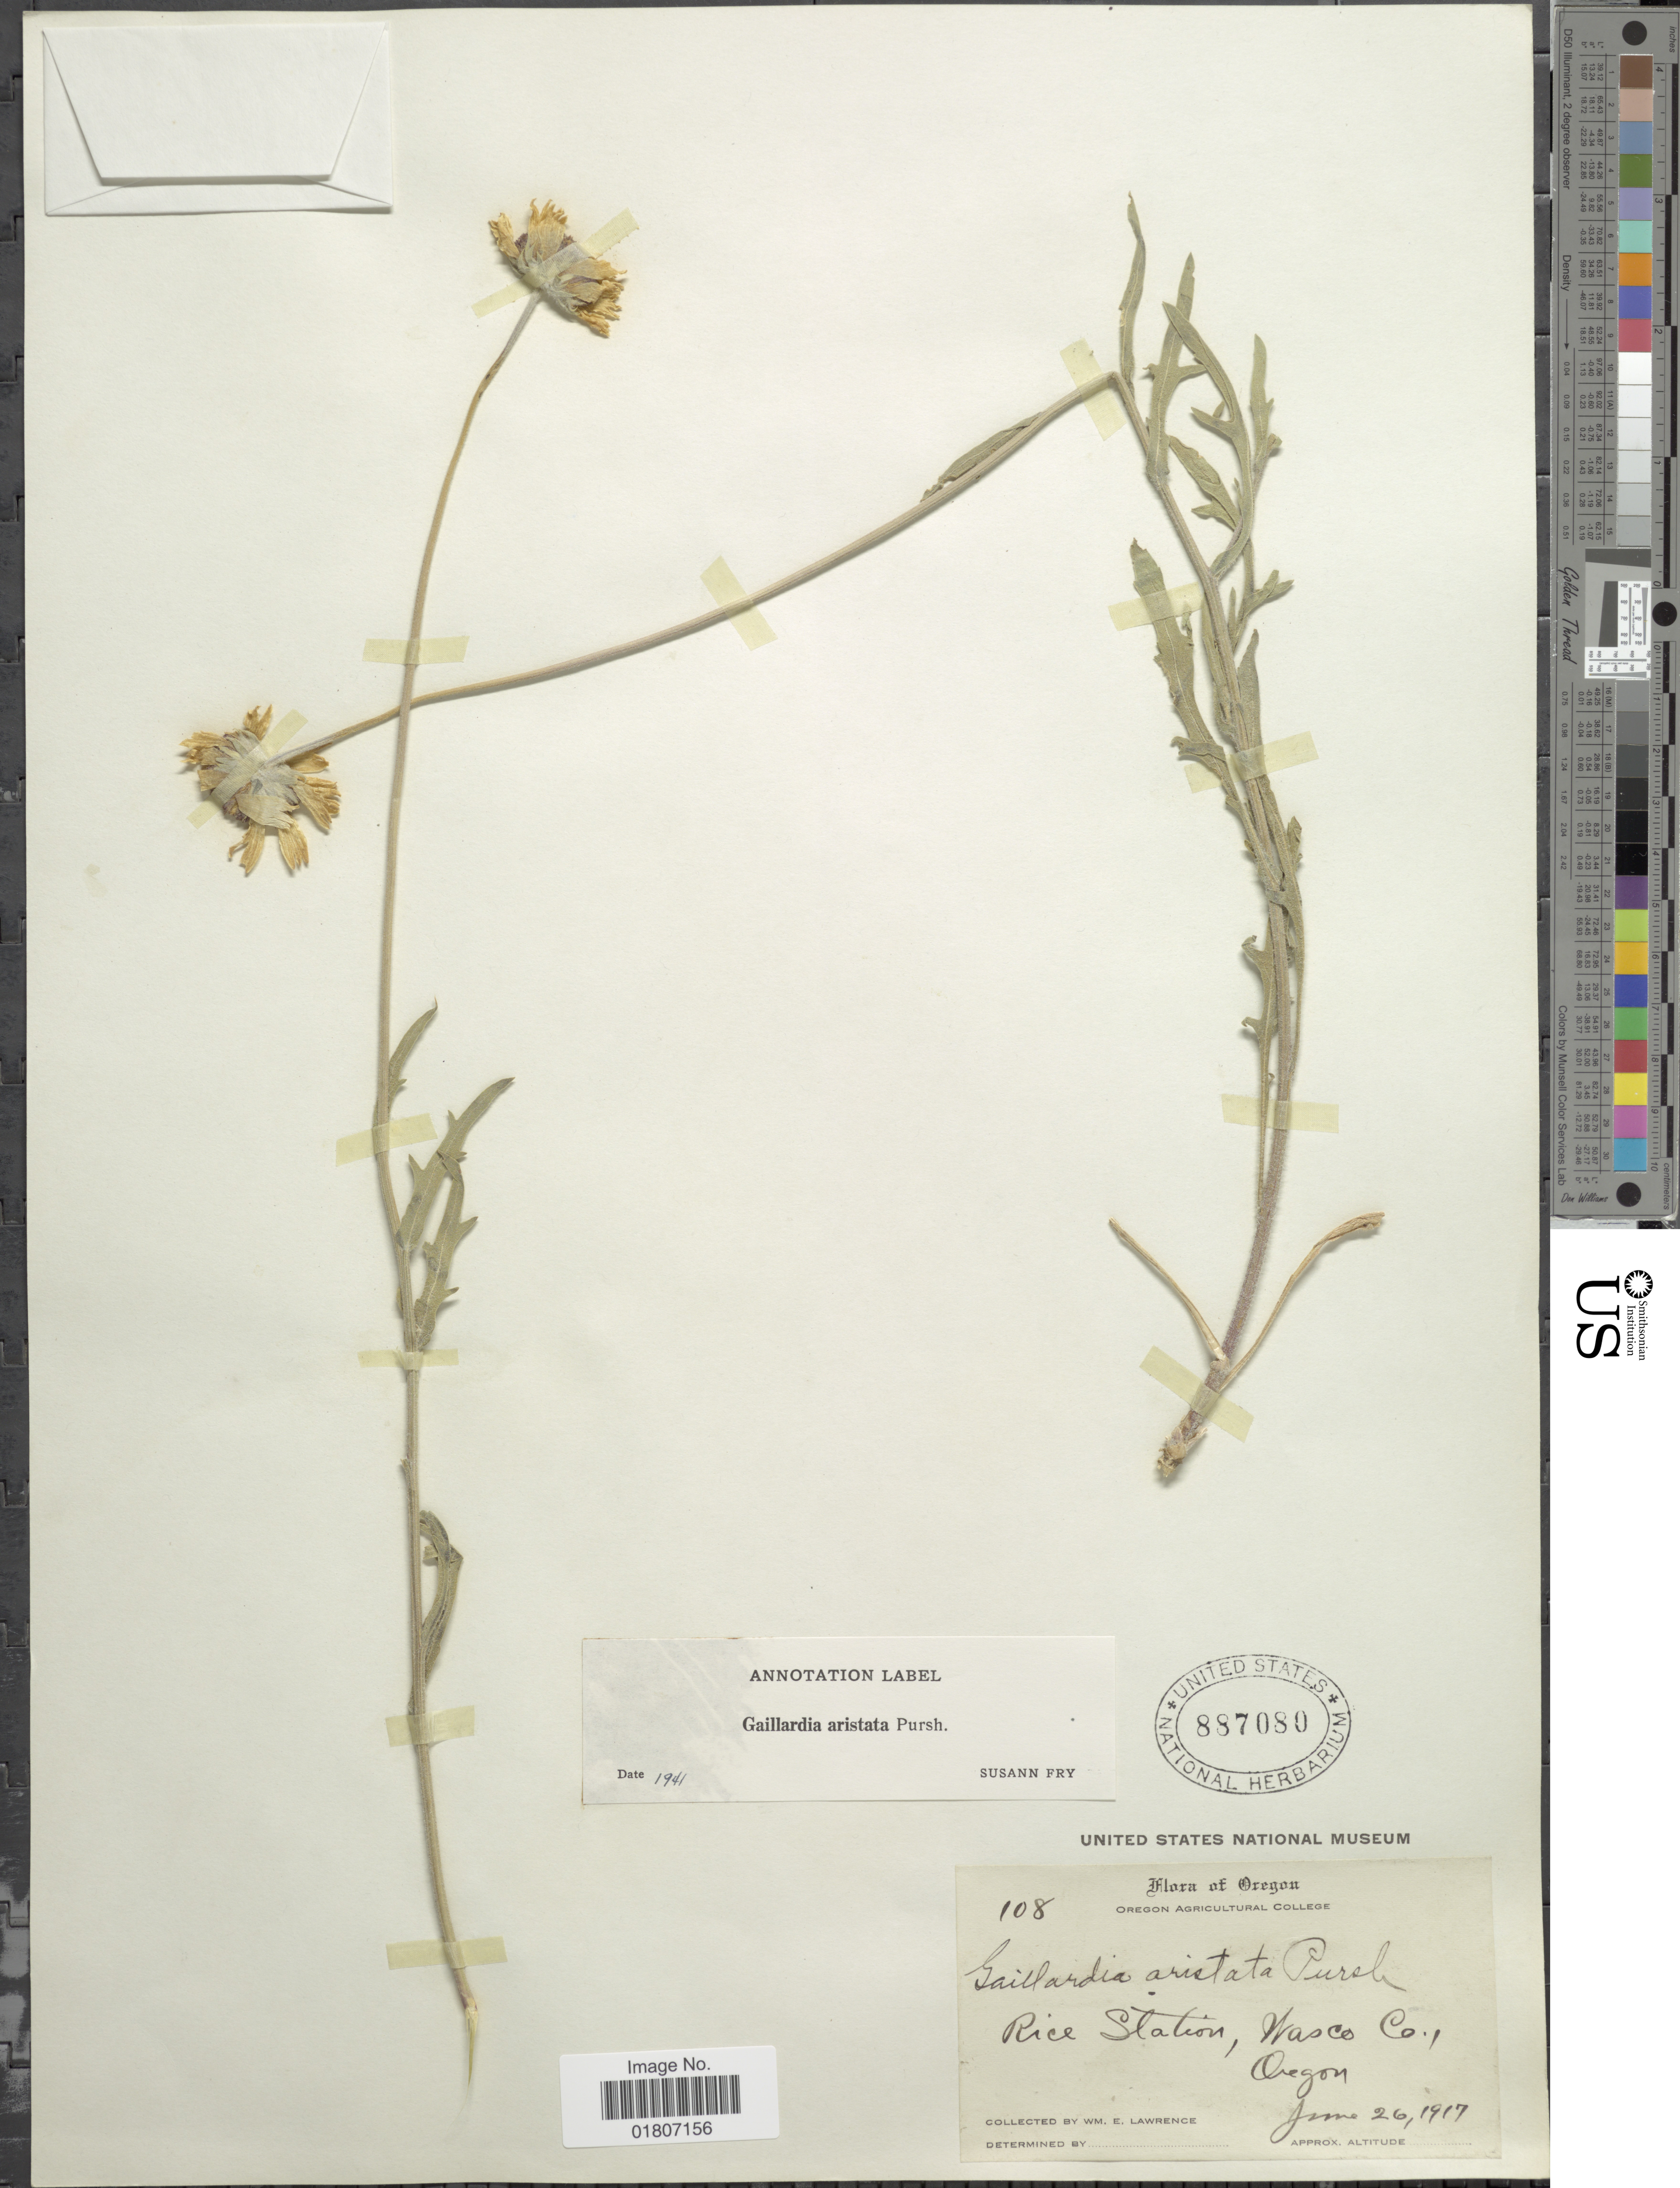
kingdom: Plantae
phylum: Tracheophyta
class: Magnoliopsida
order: Asterales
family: Asteraceae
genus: Gaillardia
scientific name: Gaillardia aristata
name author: Pursh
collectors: W. Lawrence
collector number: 108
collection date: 1917-06-26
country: United States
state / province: Oregon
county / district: Wasco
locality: Rice Station, Wasco Co.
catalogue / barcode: US 887080